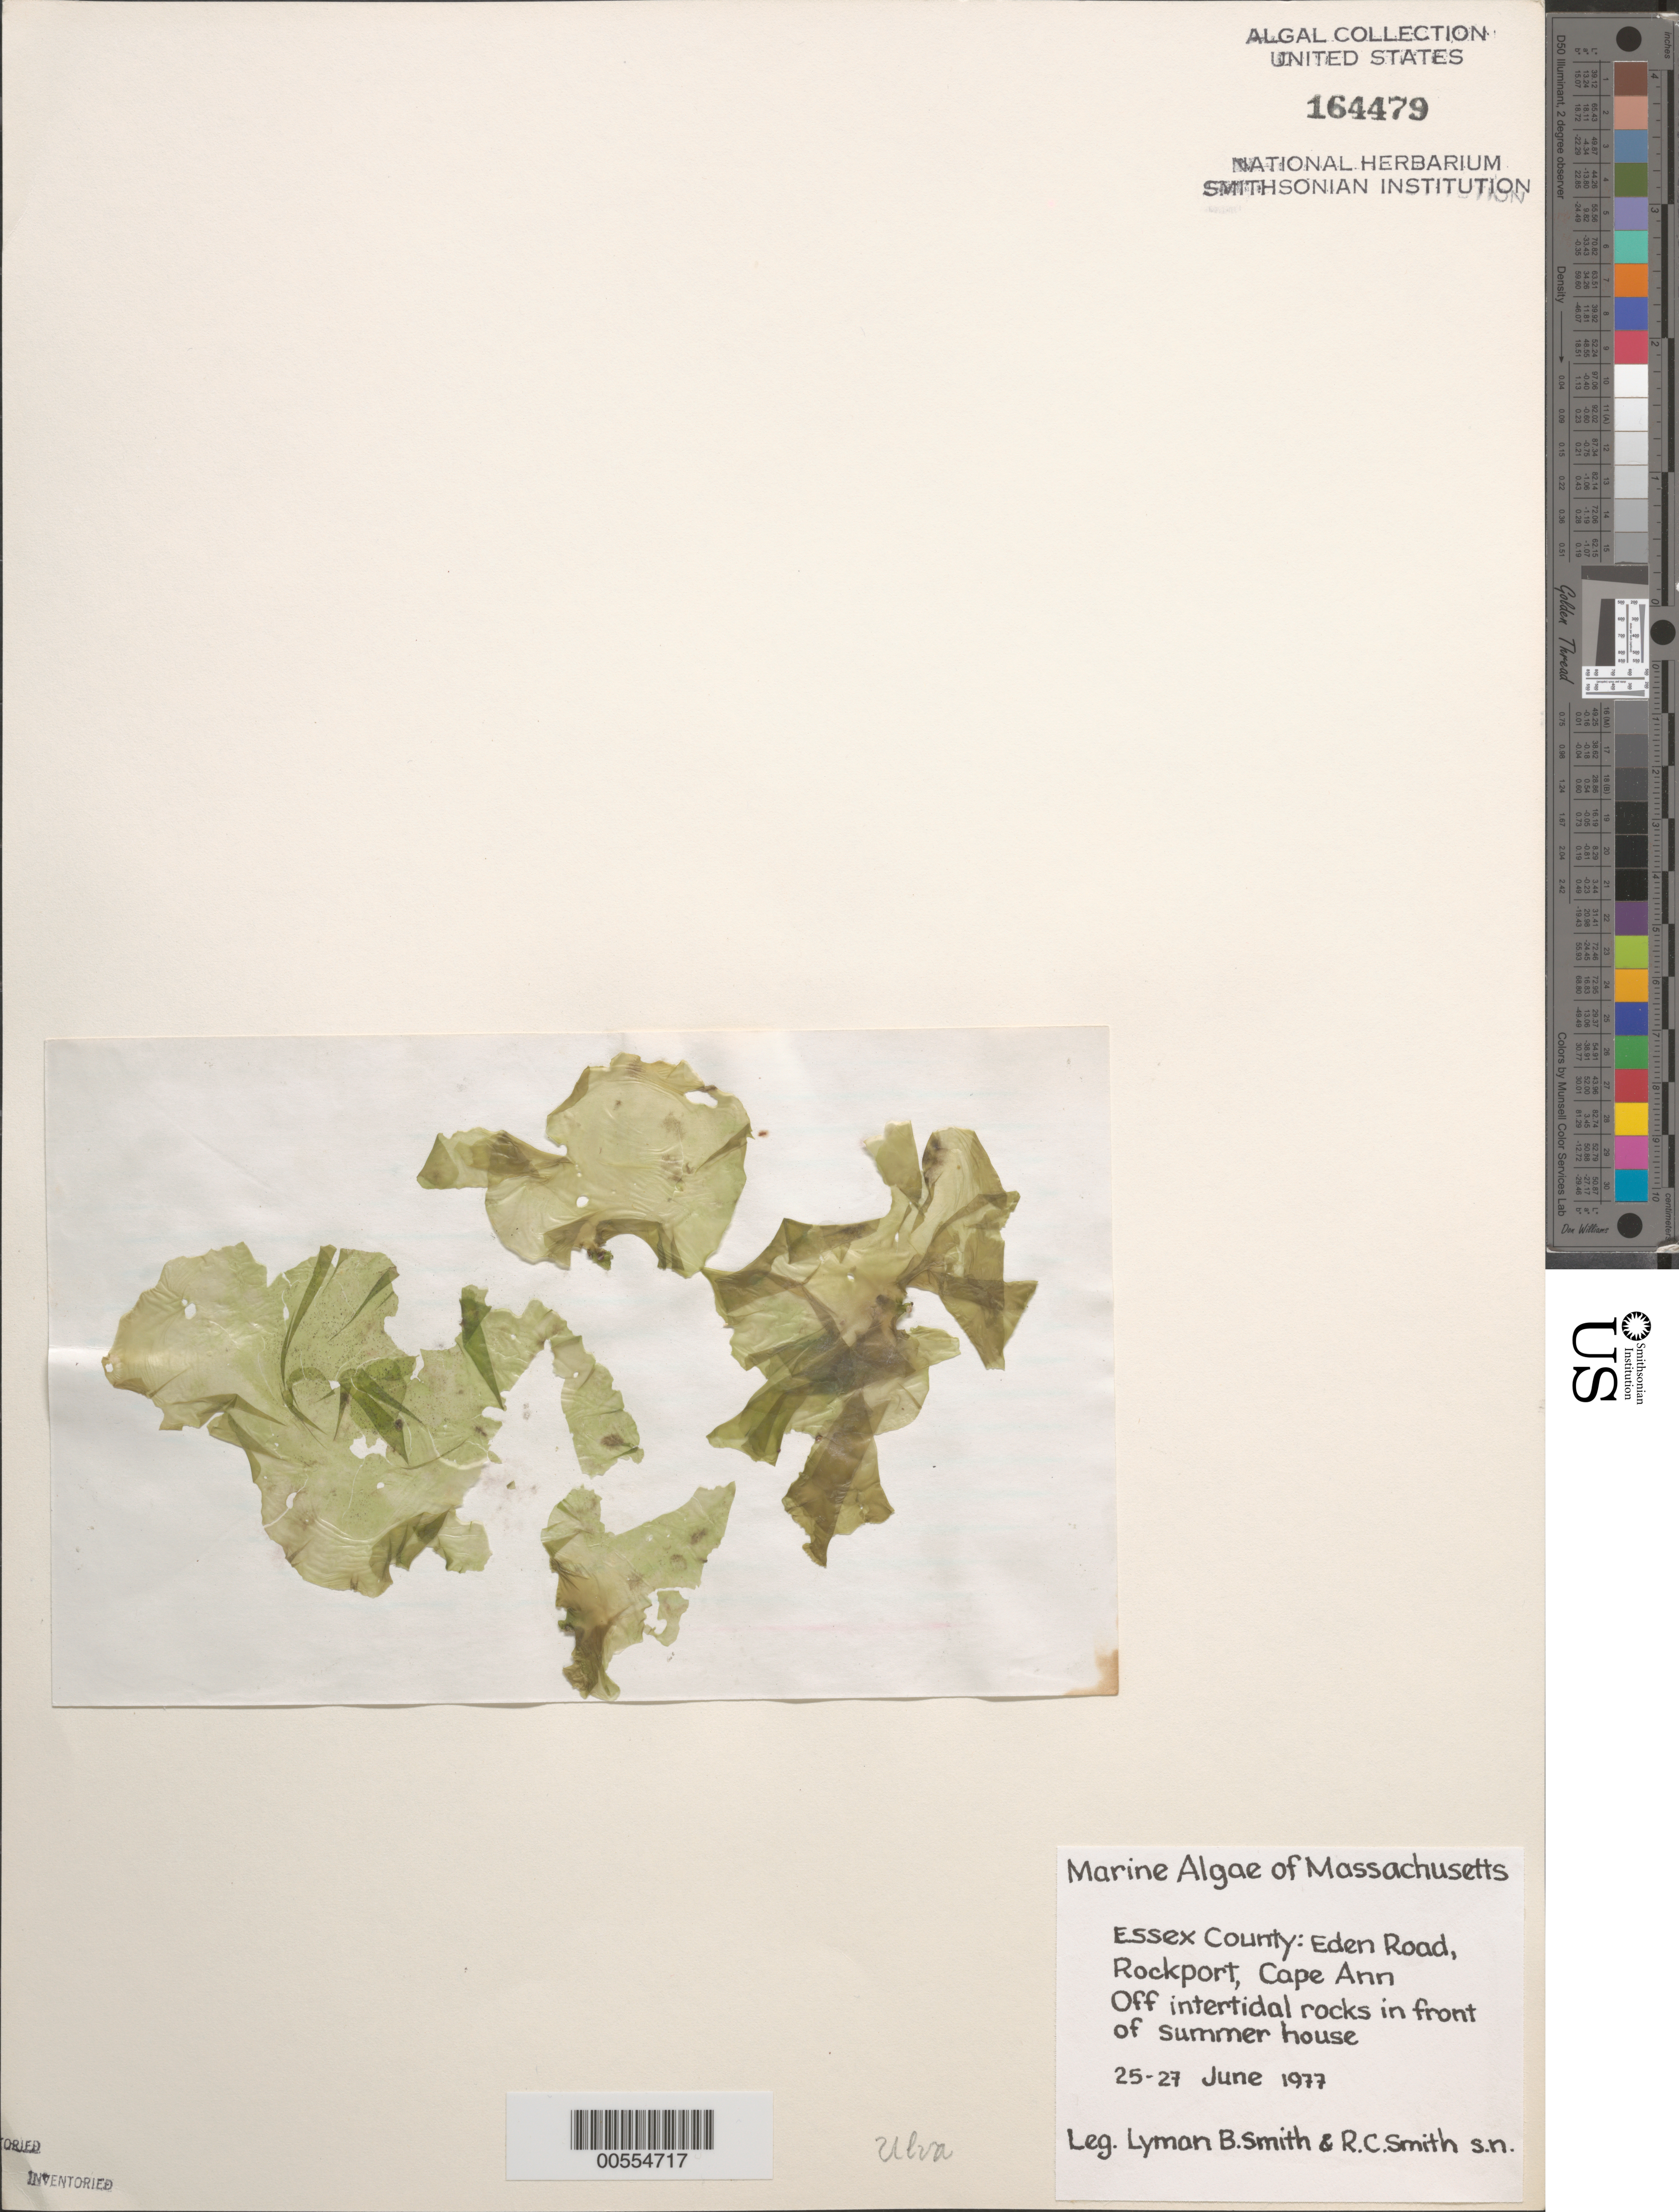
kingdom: Plantae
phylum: Chlorophyta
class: Ulvophyceae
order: Ulvales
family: Ulvaceae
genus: Ulva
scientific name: Ulva sp.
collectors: L. Smith & R. C. Smith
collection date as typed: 25 Jun 1977 to 27 Jun 1977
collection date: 1977-06-25/1977-06-27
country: United States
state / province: Massachusetts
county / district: Essex County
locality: Cape Ann, Rockport, Eden Road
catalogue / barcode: US 164479